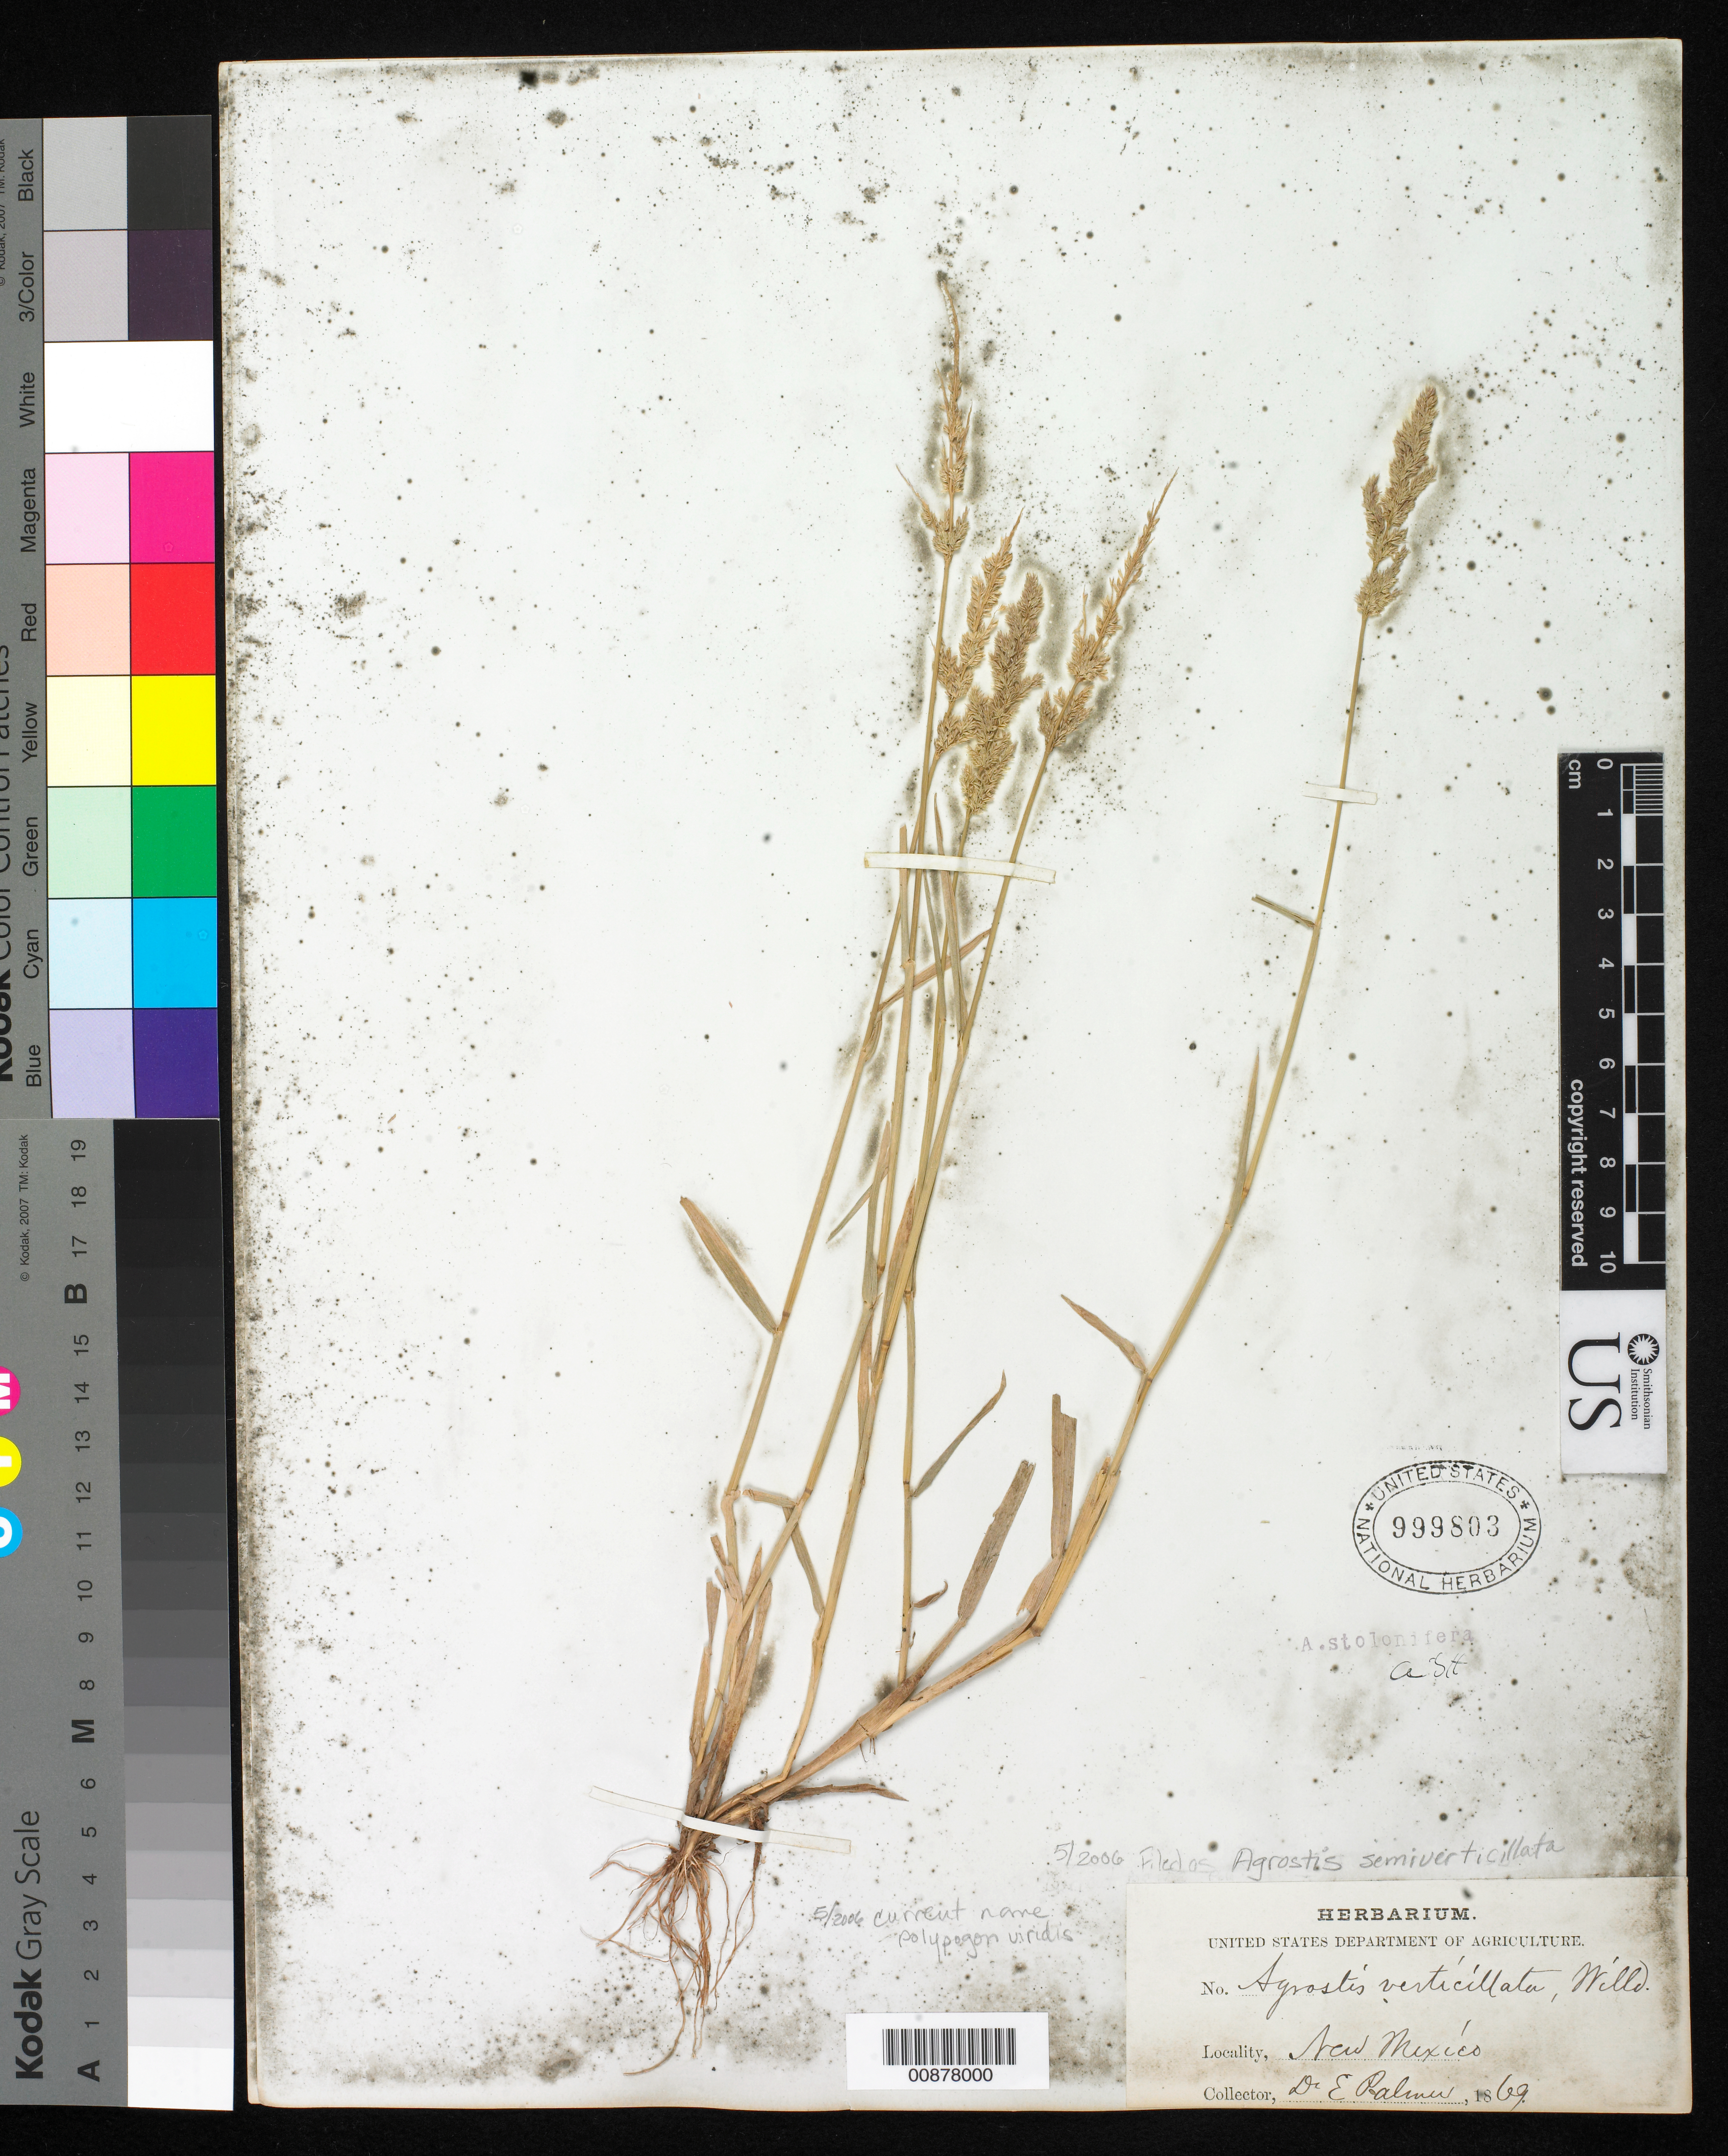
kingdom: Plantae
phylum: Tracheophyta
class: Liliopsida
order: Poales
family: Poaceae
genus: Polypogon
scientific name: Polypogon viridis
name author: (Gouan) Breistroffer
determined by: Poaceae Reorganization Project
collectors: E. Palmer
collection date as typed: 1869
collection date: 1869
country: United States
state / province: New Mexico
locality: New Mexico.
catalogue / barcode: US 999803